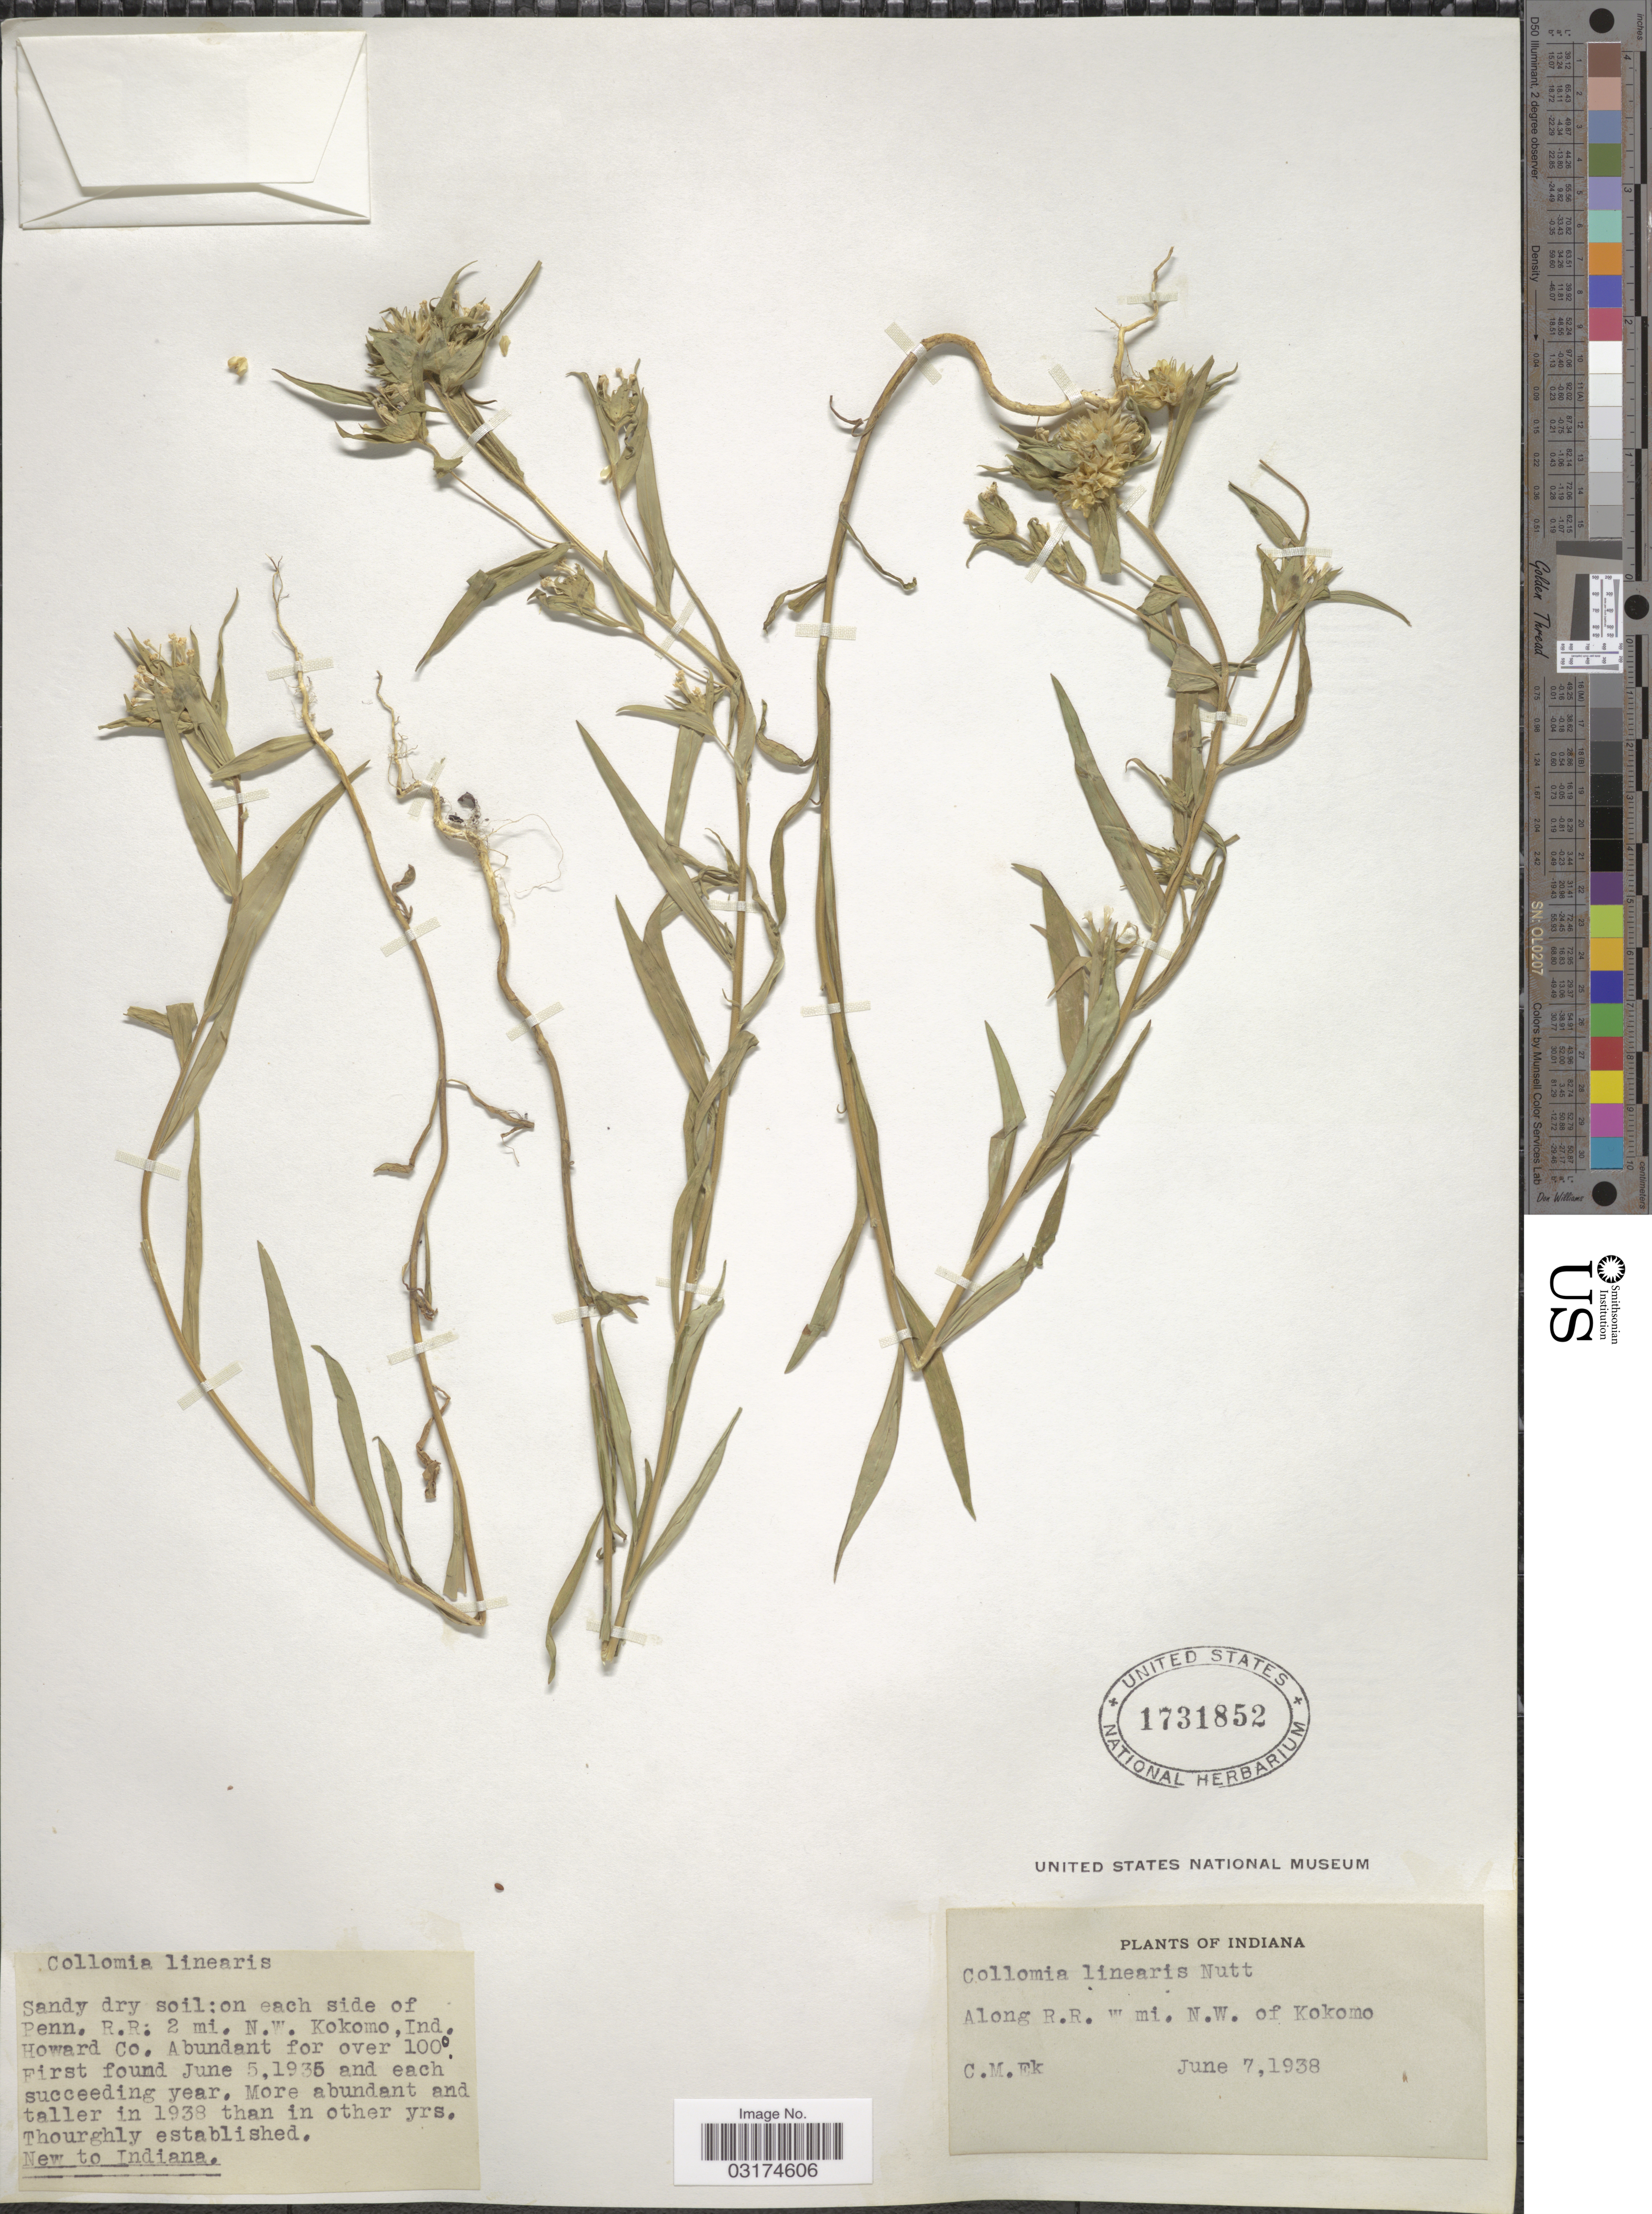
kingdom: Plantae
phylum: Tracheophyta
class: Magnoliopsida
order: Ericales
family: Polemoniaceae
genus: Collomia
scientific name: Collomia linearis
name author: Nutt.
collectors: C. Ek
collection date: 1938-06-07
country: United States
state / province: Indiana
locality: Along R.R.: 2 mi. N.W. of Kokomo. Howard Co.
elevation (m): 30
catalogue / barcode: US 1731852